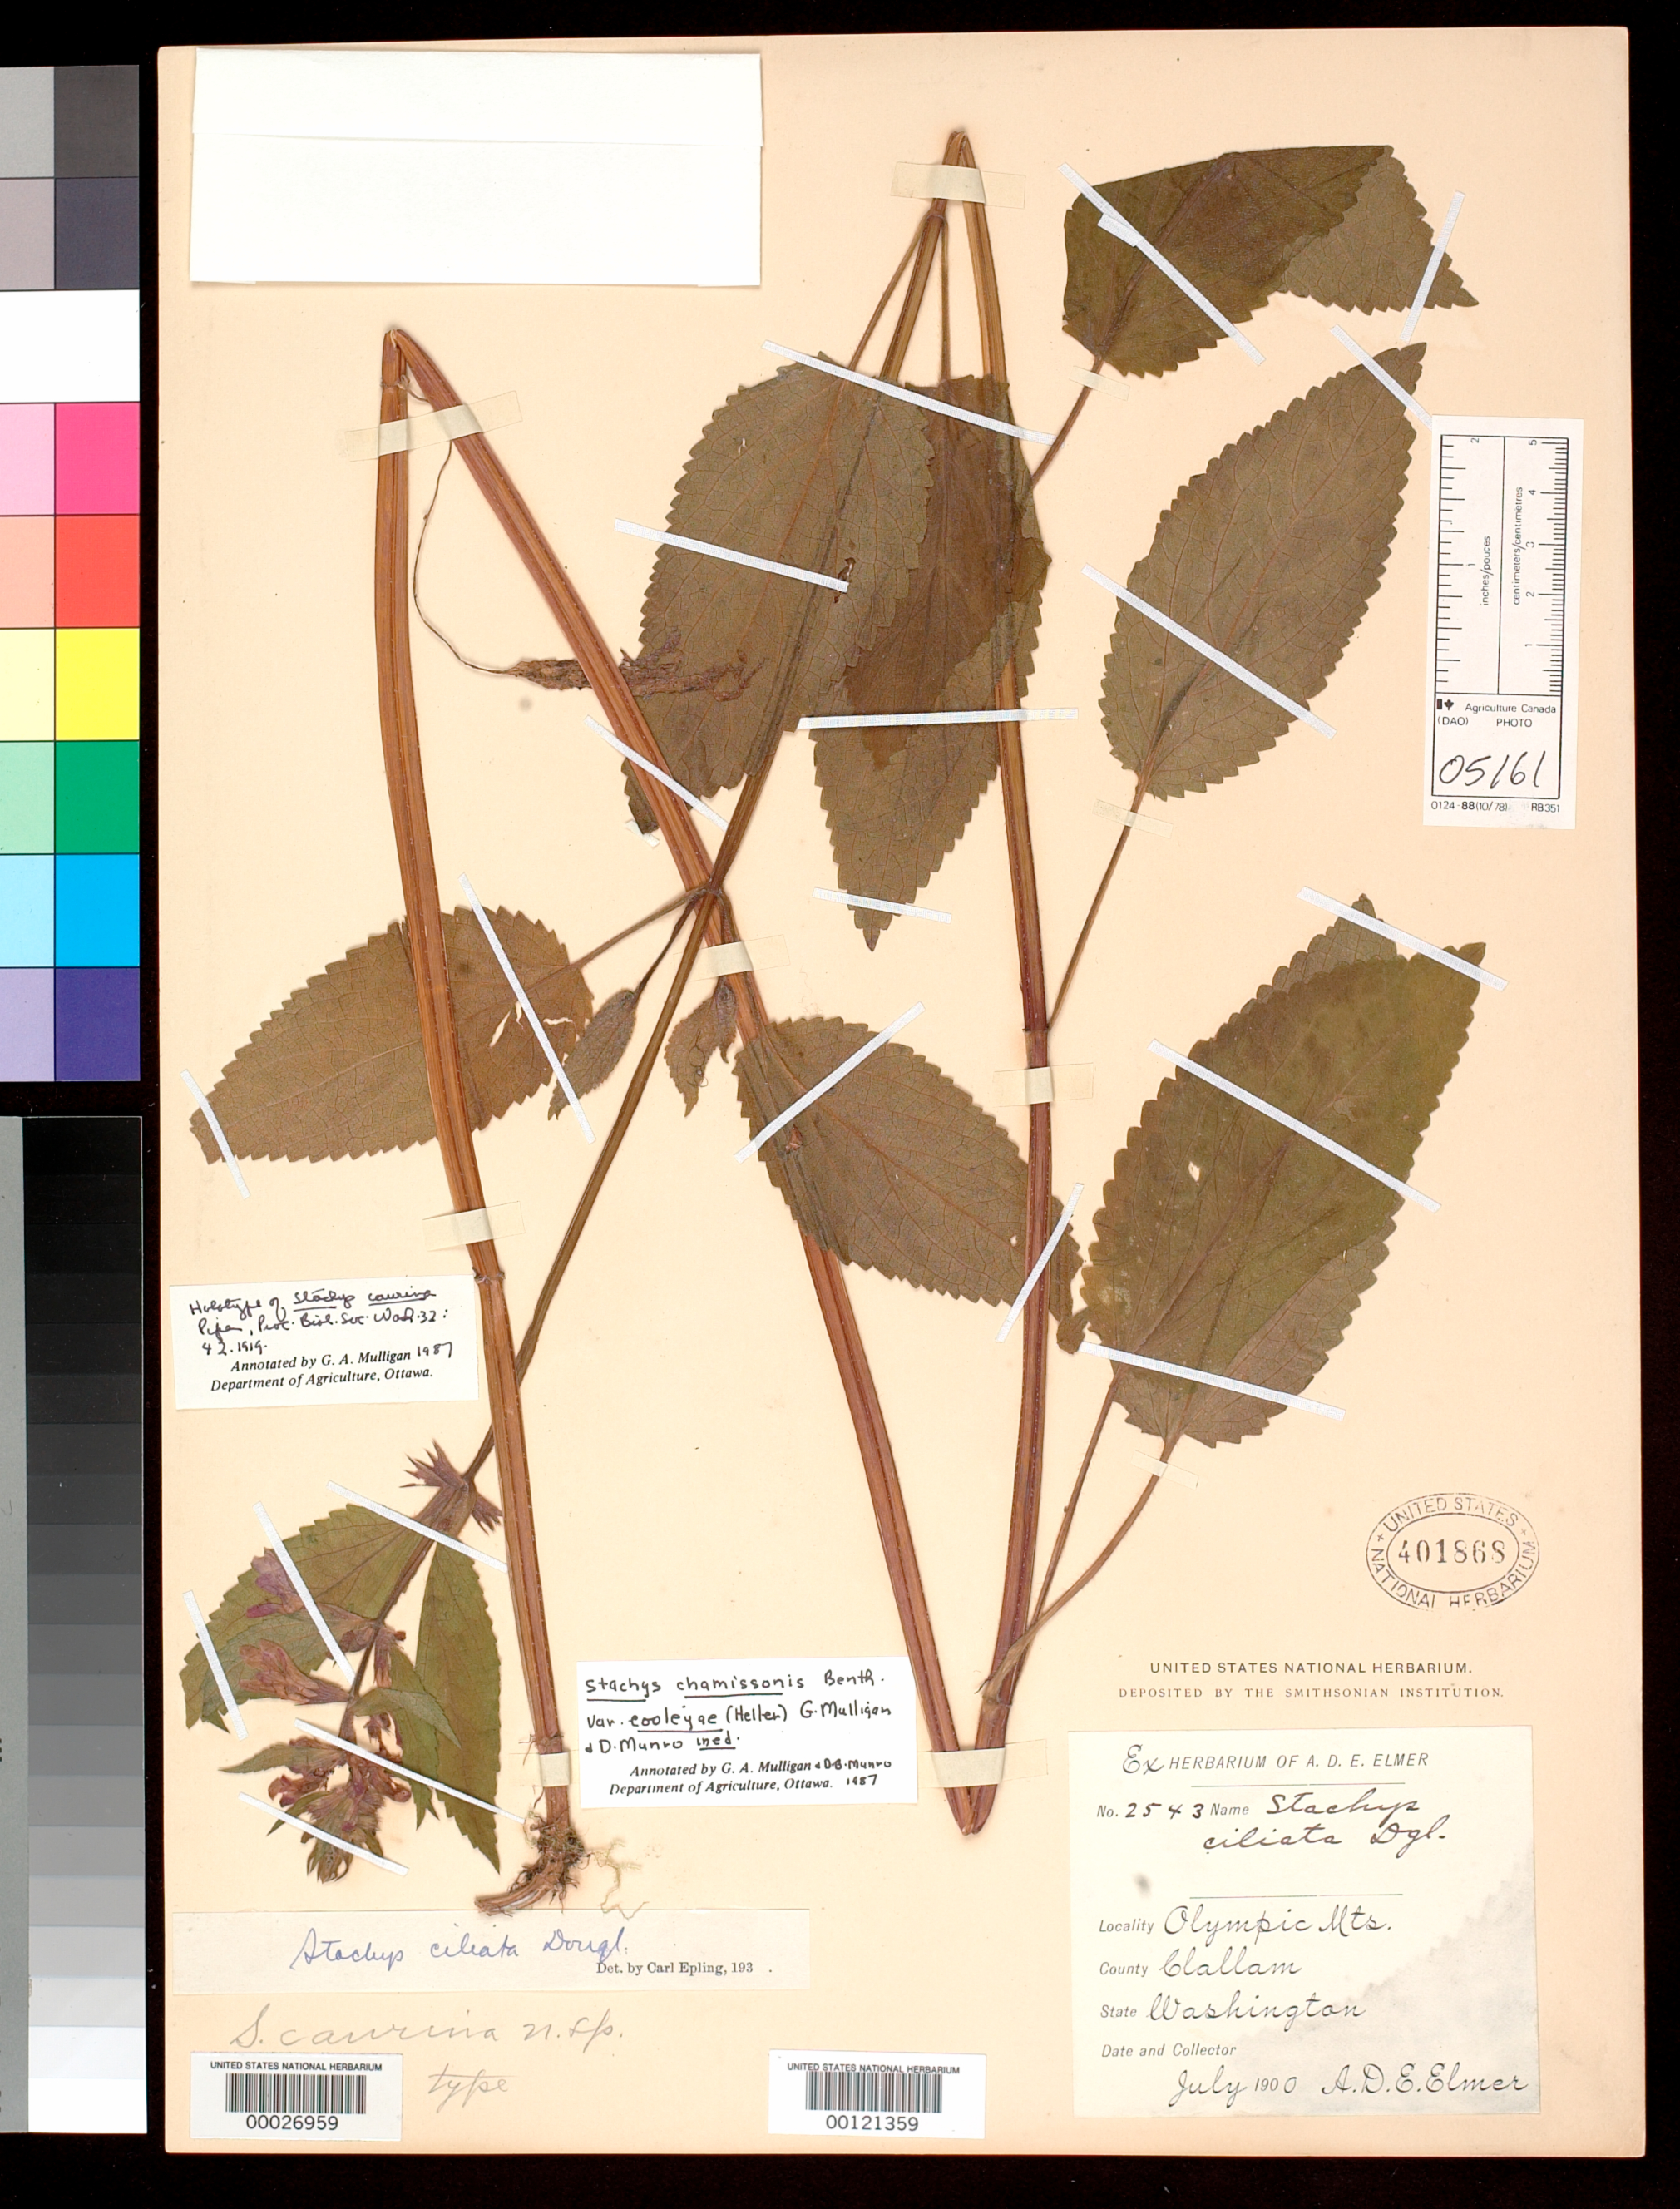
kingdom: Plantae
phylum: Tracheophyta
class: Magnoliopsida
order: Lamiales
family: Lamiaceae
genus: Stachys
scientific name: Stachys caurina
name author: Piper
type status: Holotype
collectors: A. D. E. Elmer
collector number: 2543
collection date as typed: Jul 1900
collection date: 1900-07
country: United States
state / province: Washington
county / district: Clallam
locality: Olympic Mts.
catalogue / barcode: US 401868